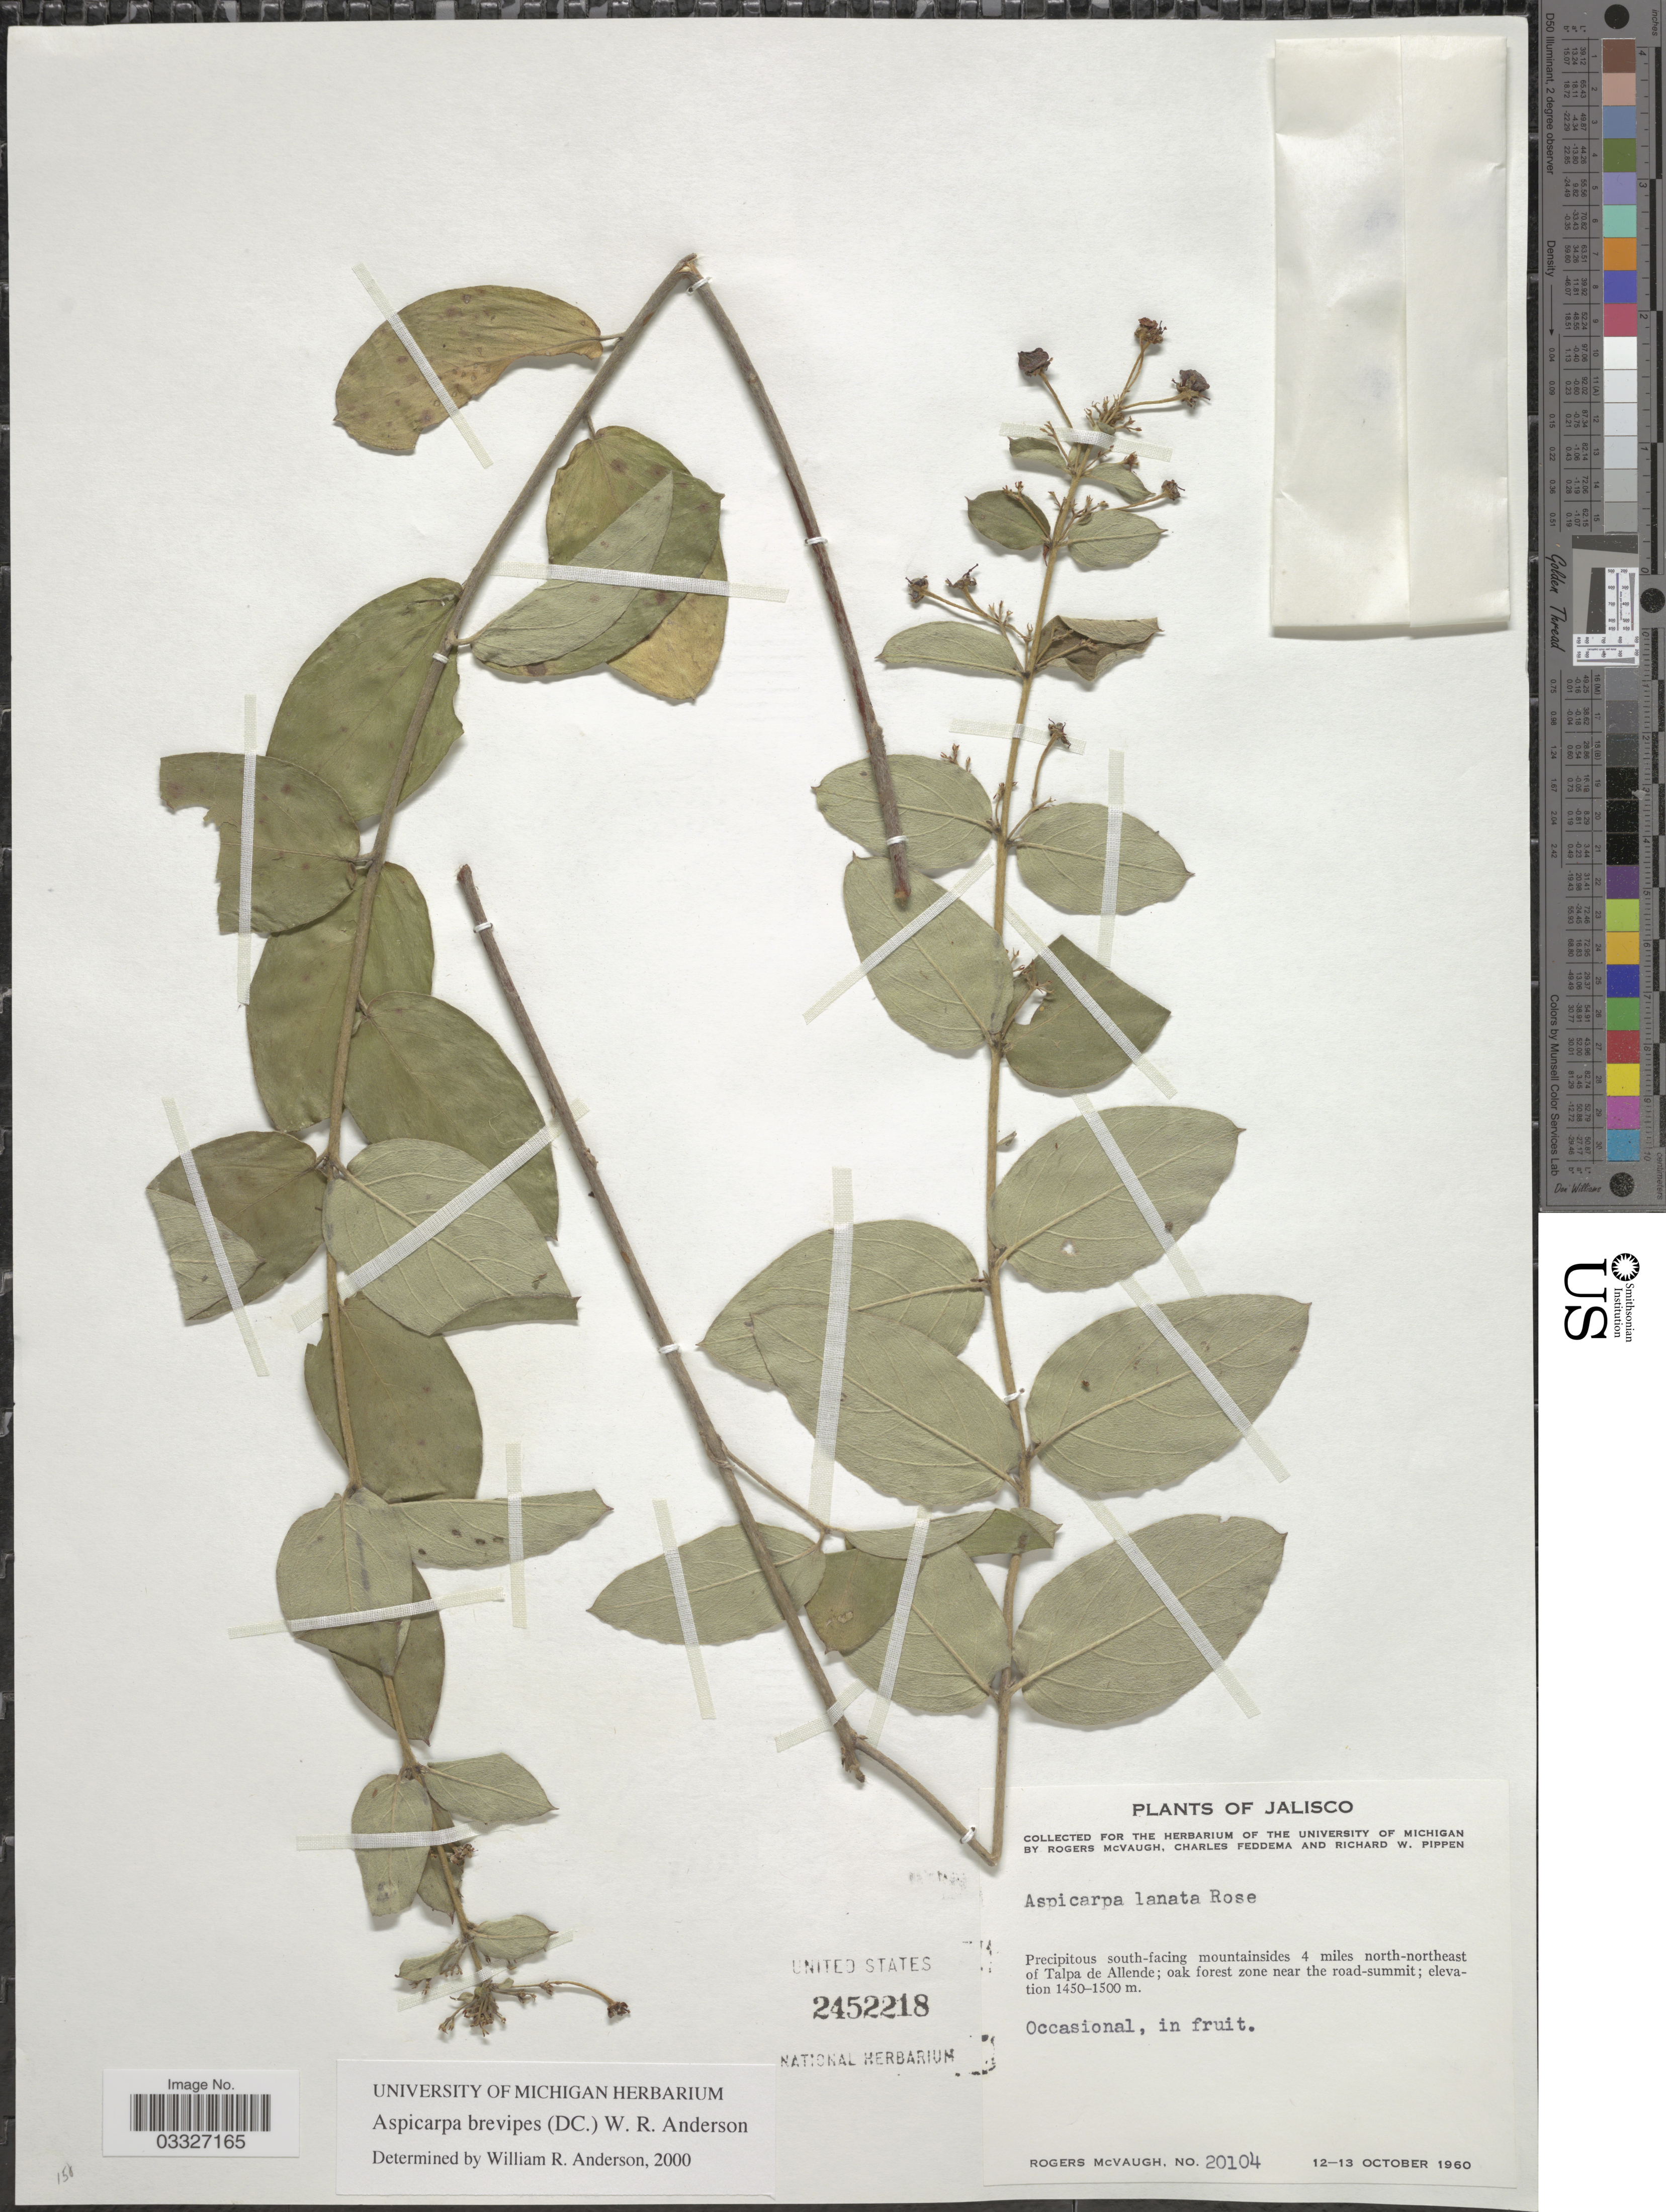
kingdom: Plantae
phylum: Tracheophyta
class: Magnoliopsida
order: Malpighiales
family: Malpighiaceae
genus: Aspicarpa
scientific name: Aspicarpa brevipes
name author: (DC.) W.R. Anderson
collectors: R. McVaugh, C. Feddema & R. W. Pippen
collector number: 20104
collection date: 1960-10-12/1960-10-13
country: Mexico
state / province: Jalisco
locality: Precipitous south-facing mountainsides 4 miles north-northeast of Talpa de Allende.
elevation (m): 1450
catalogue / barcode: US 2452218